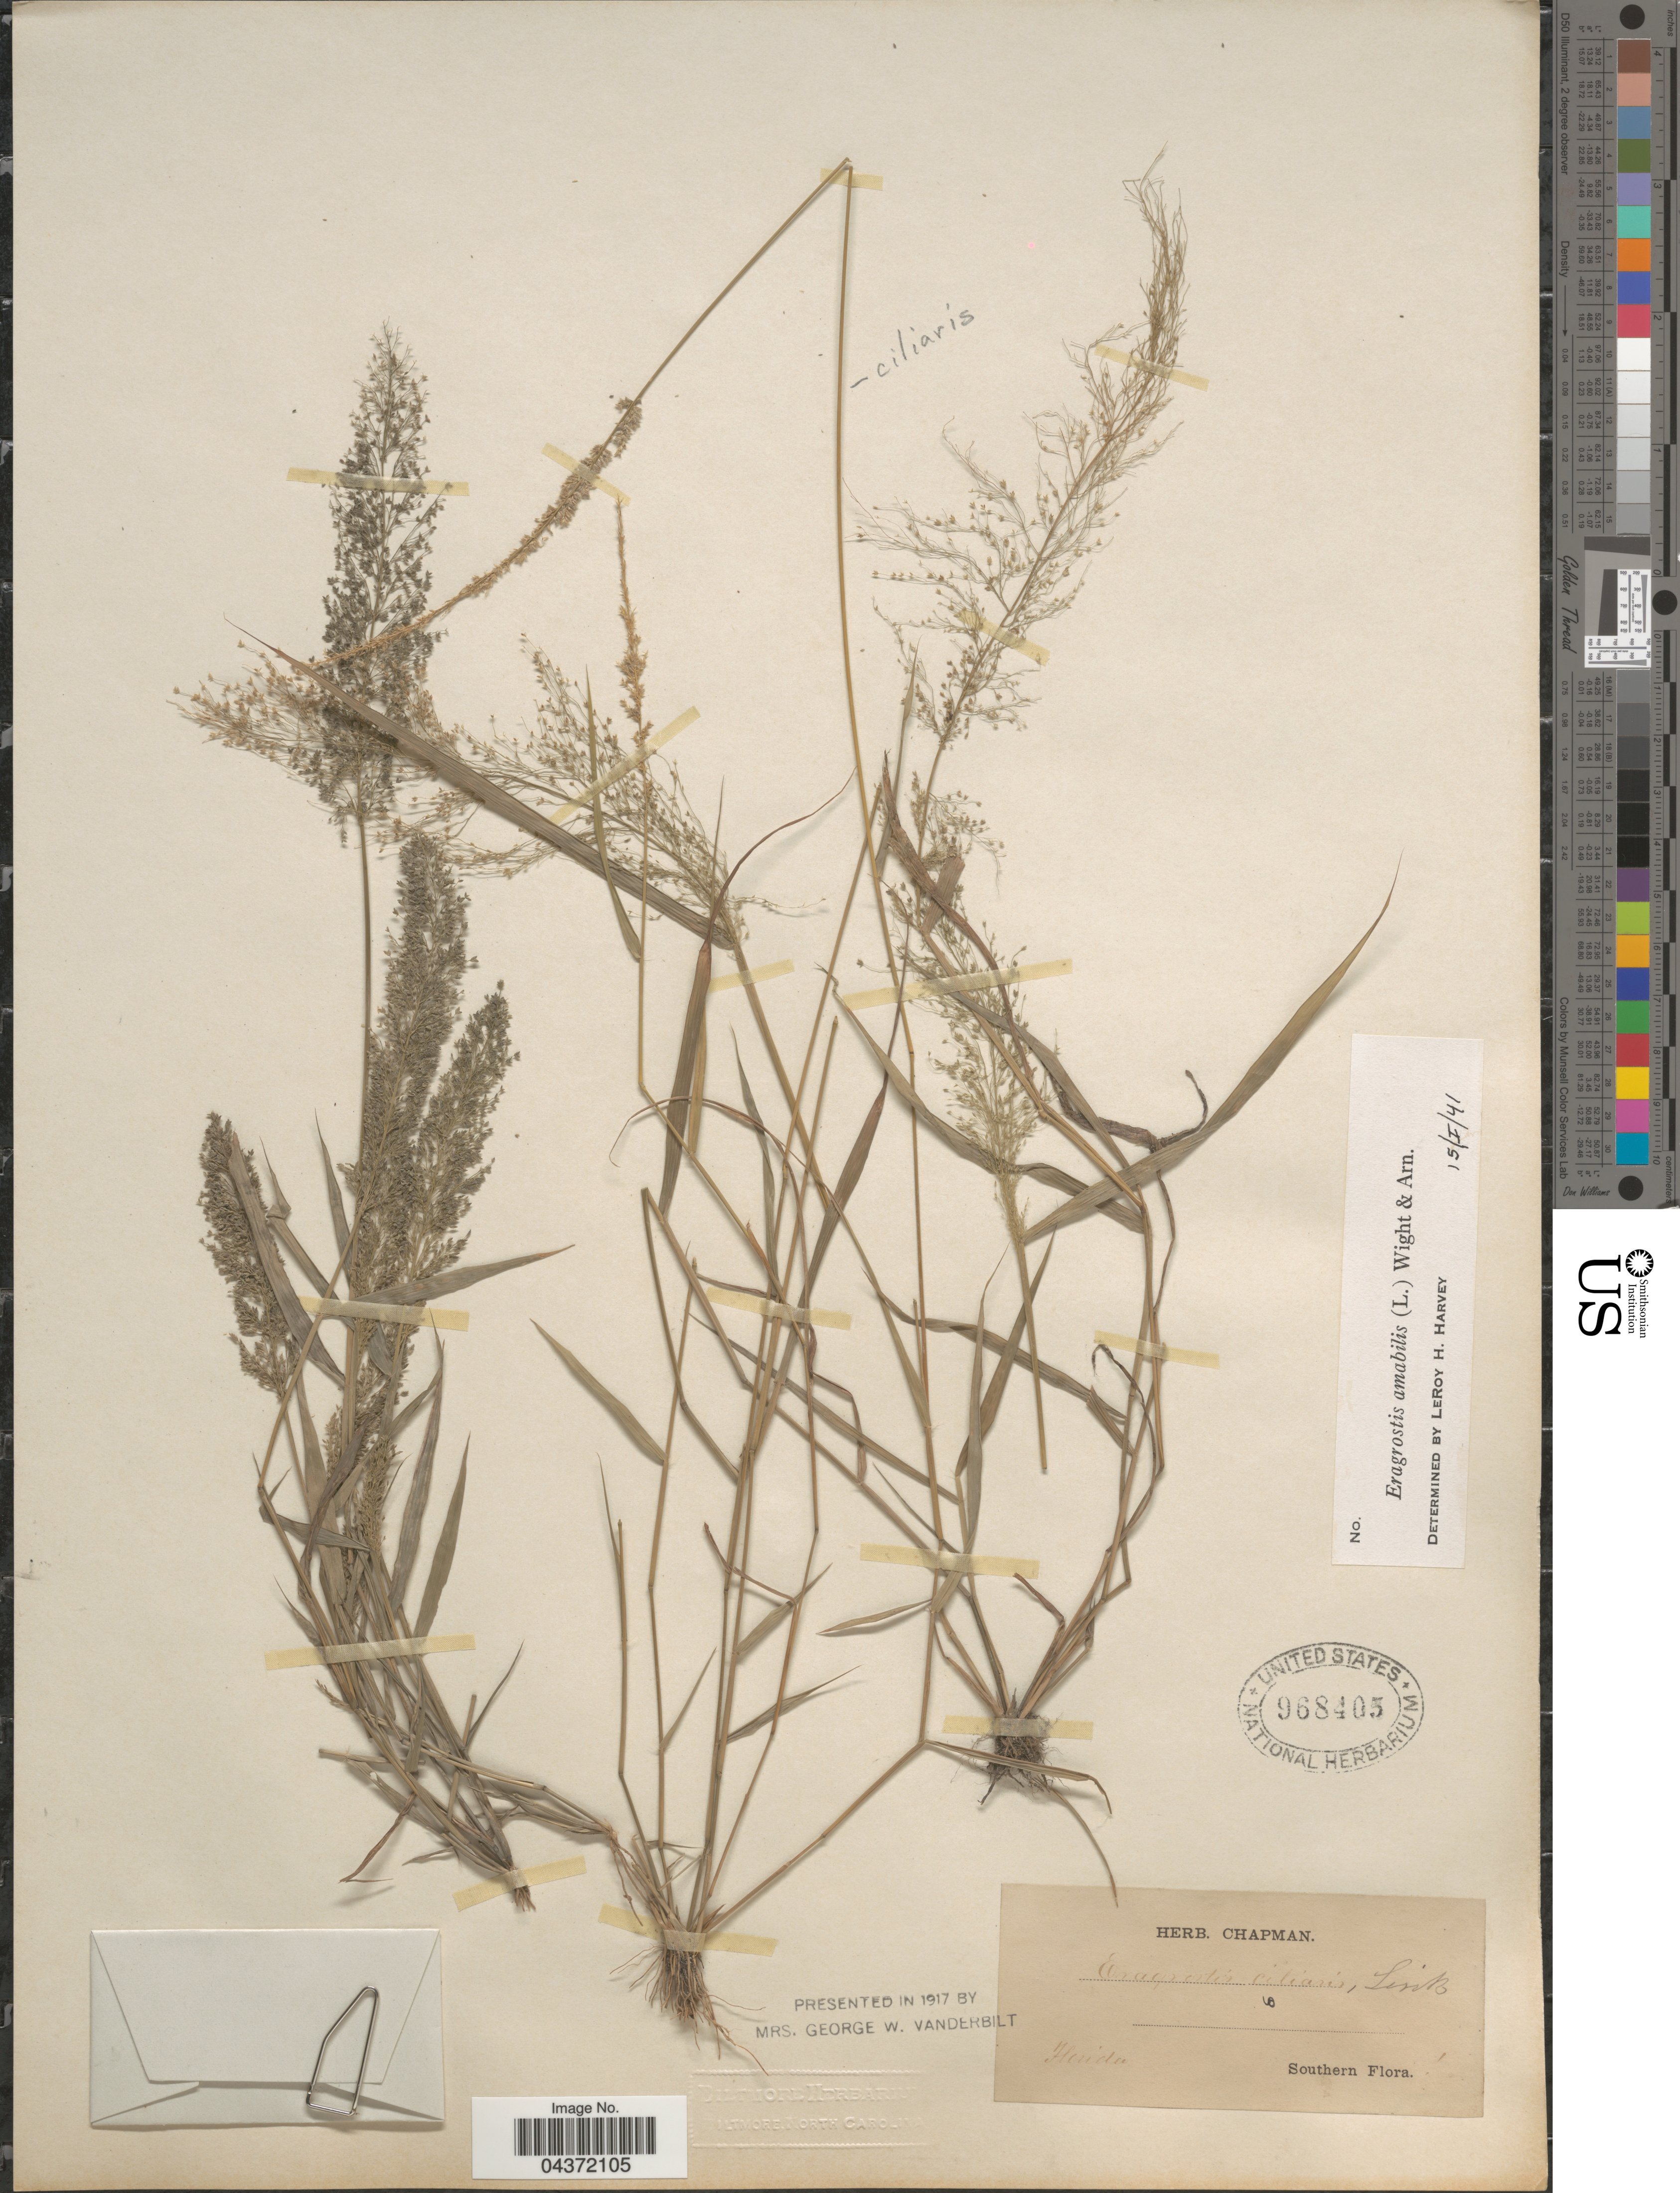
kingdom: Plantae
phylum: Tracheophyta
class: Liliopsida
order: Poales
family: Poaceae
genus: Eragrostis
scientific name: Eragrostis tenella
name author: (L.) P. Beauv. ex Roem. & Schult.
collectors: ex herb. Chapman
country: United States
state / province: Florida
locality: Southern Flora.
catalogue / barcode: US 968405